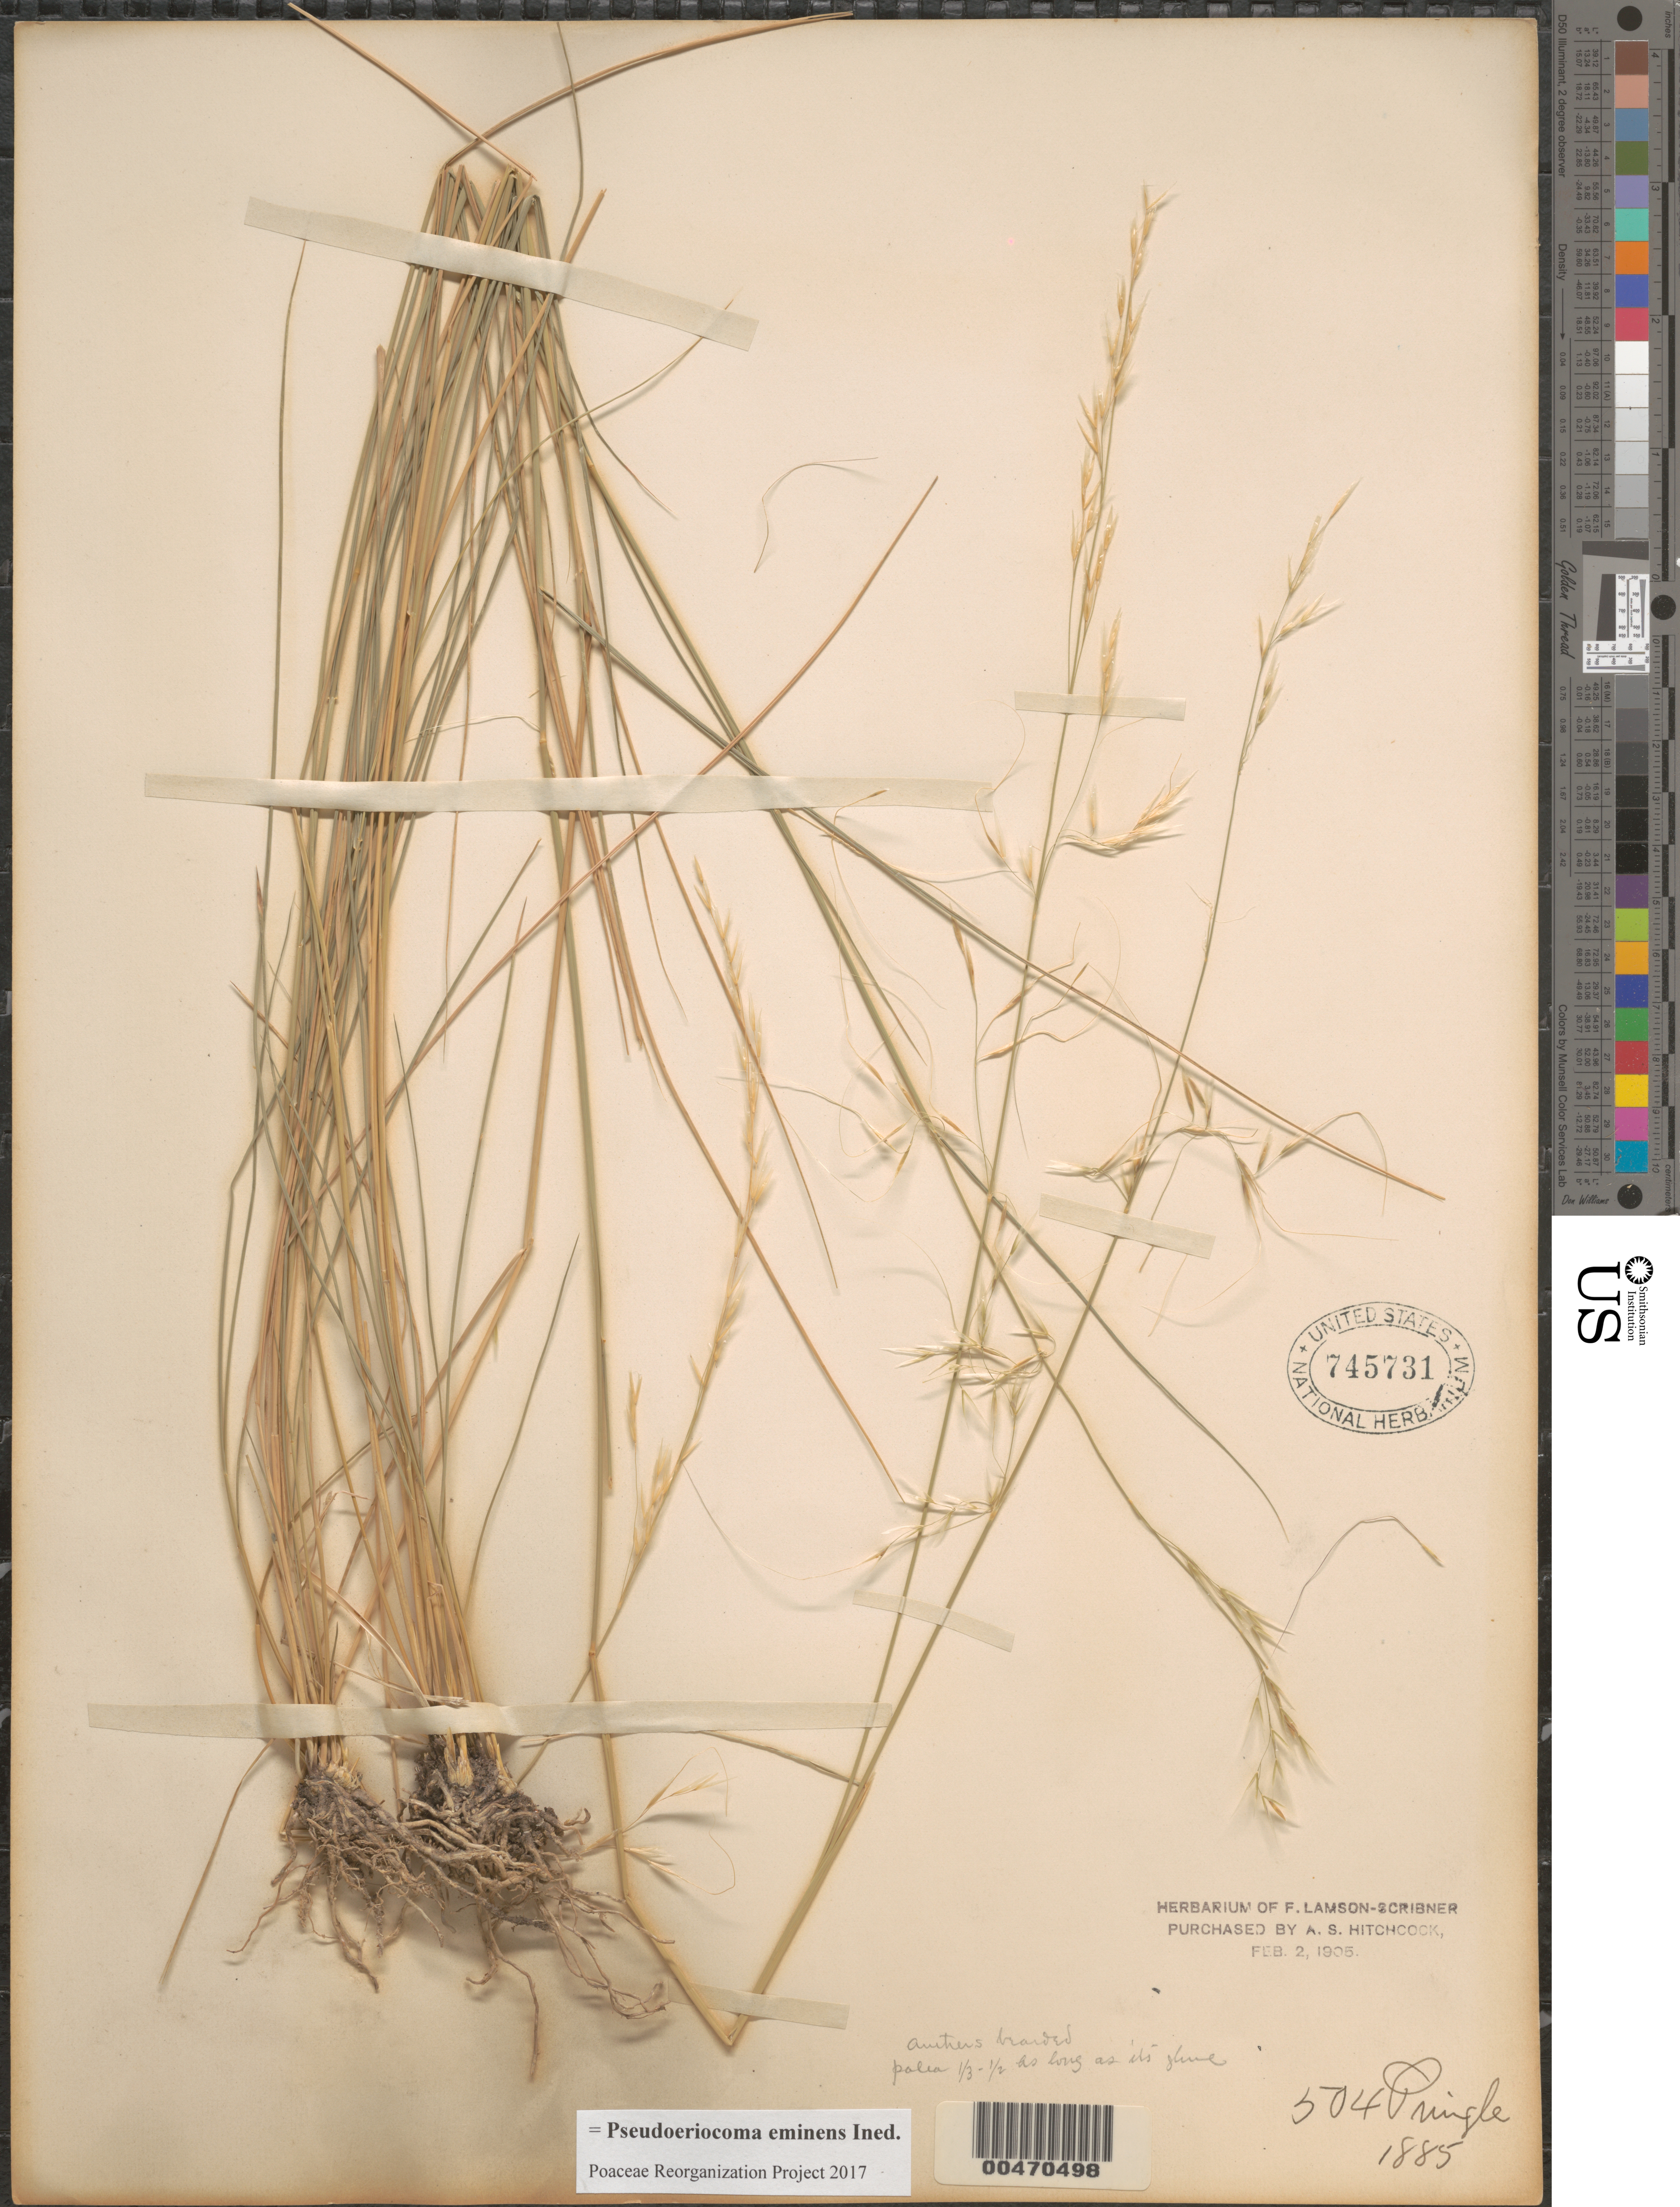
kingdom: Plantae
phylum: Tracheophyta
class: Liliopsida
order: Poales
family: Poaceae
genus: Pseudoeriocoma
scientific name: Pseudoeriocoma eminens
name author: (Cav.) Romasch.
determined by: Poaceae Reorganization Project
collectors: C. G. Pringle et al.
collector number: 504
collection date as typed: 1885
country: Mexico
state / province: Durango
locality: San Ramon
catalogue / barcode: US 745731